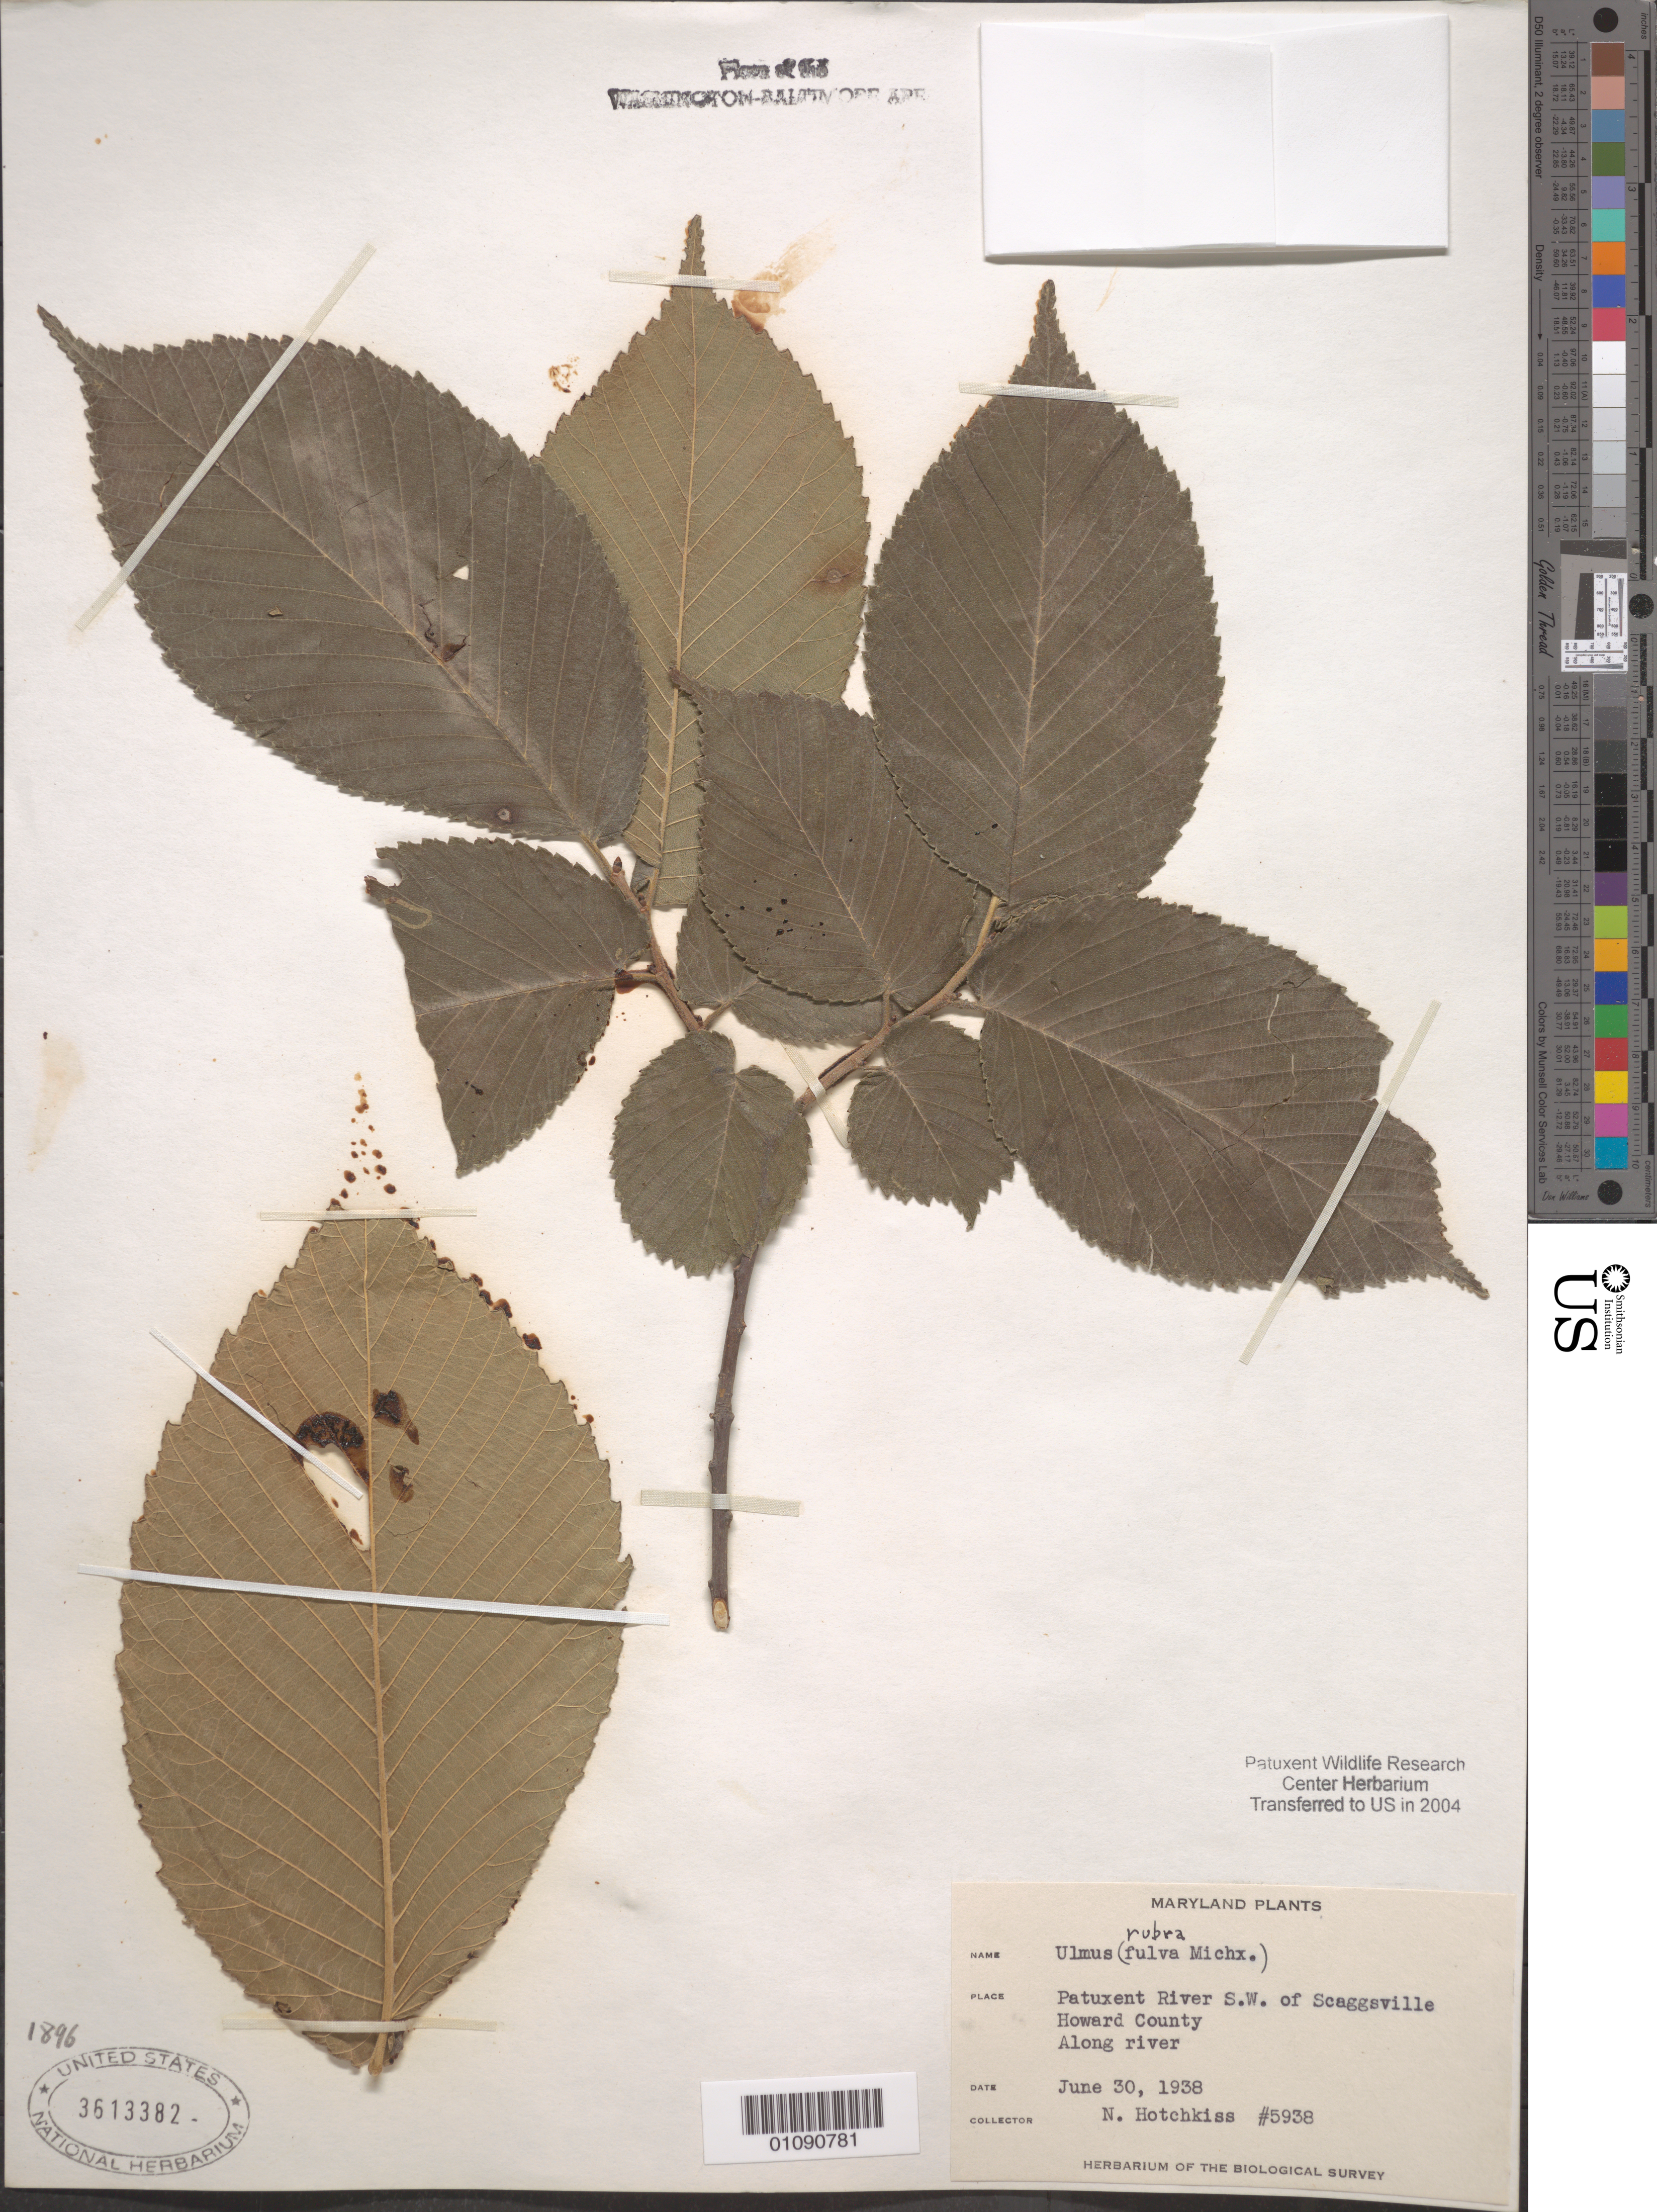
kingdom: Plantae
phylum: Tracheophyta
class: Magnoliopsida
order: Rosales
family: Ulmaceae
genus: Ulmus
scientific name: Ulmus rubra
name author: Muhl.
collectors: N. Hotchkiss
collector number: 5938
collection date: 1938-06-30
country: United States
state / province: Maryland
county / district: Howard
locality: Patuxent River S.W. of Scaggsville.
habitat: Along river.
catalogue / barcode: US 3613382